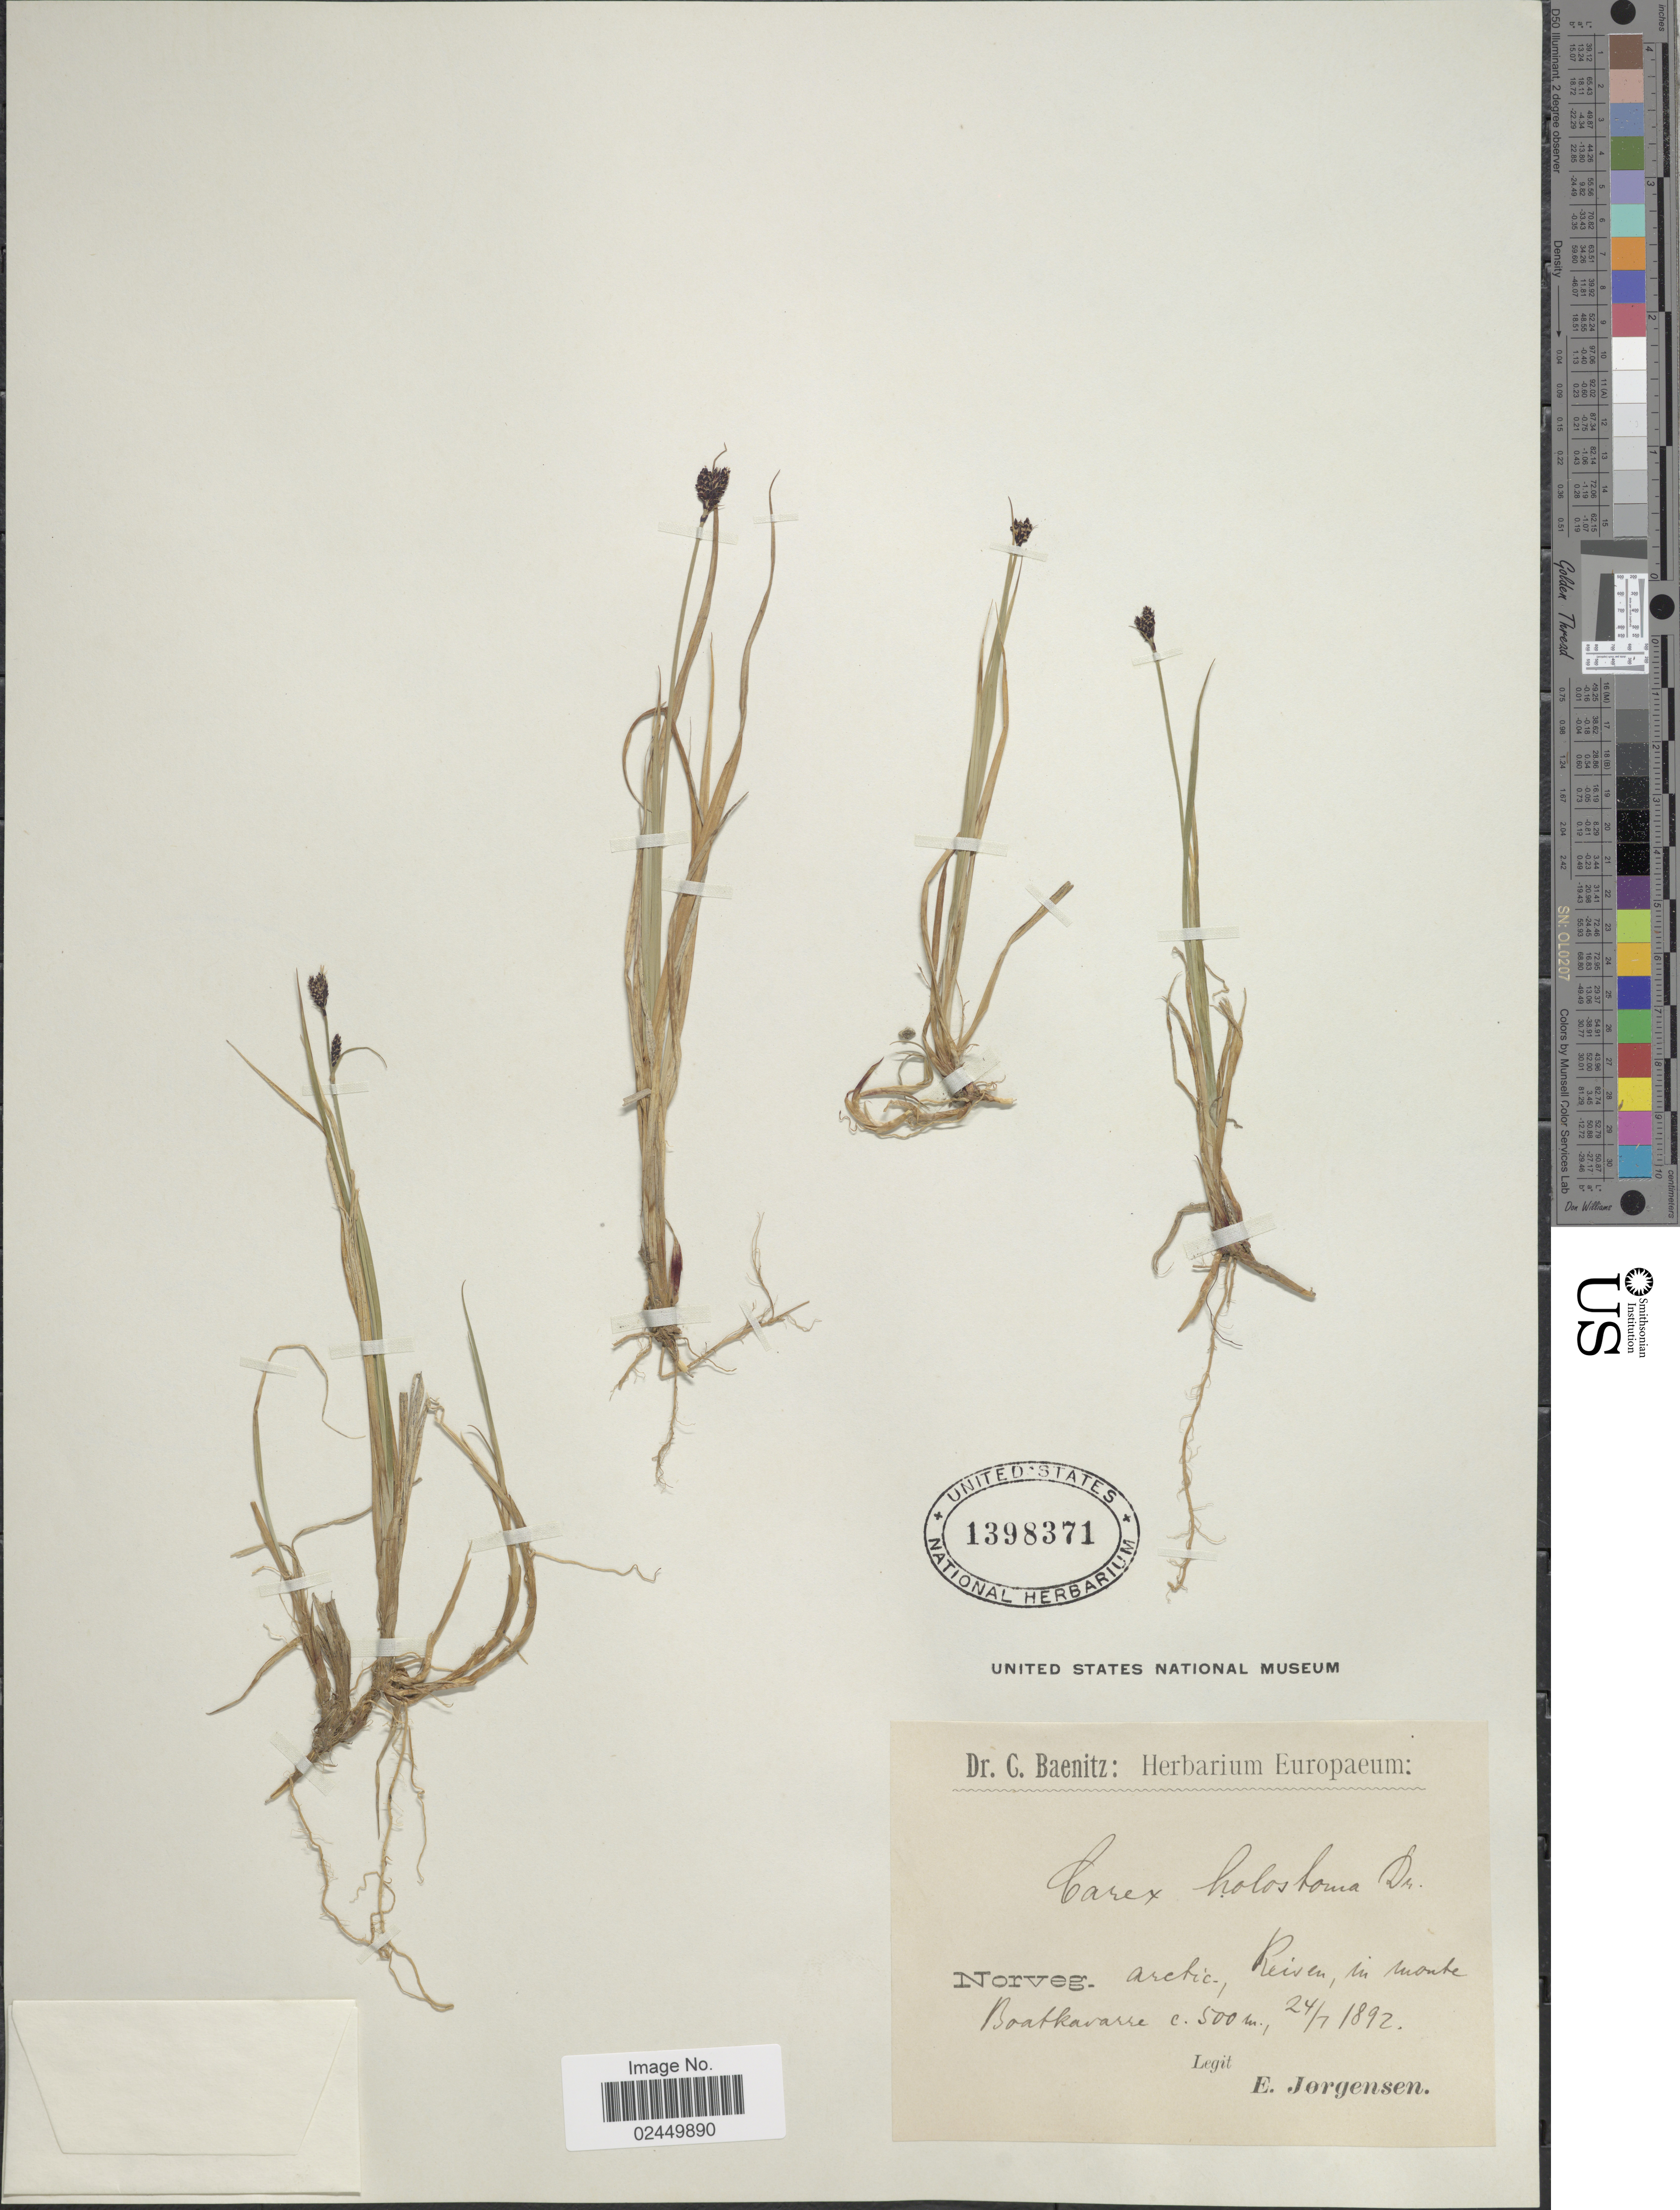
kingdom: Plantae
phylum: Tracheophyta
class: Liliopsida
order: Poales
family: Cyperaceae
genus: Carex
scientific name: Carex holostoma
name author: Drejer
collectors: E. Jørgensen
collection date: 1892-07-24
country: Norway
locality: Norveg. arctic., Reisen, in monte Boatkavarre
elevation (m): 500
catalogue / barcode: US 1398371